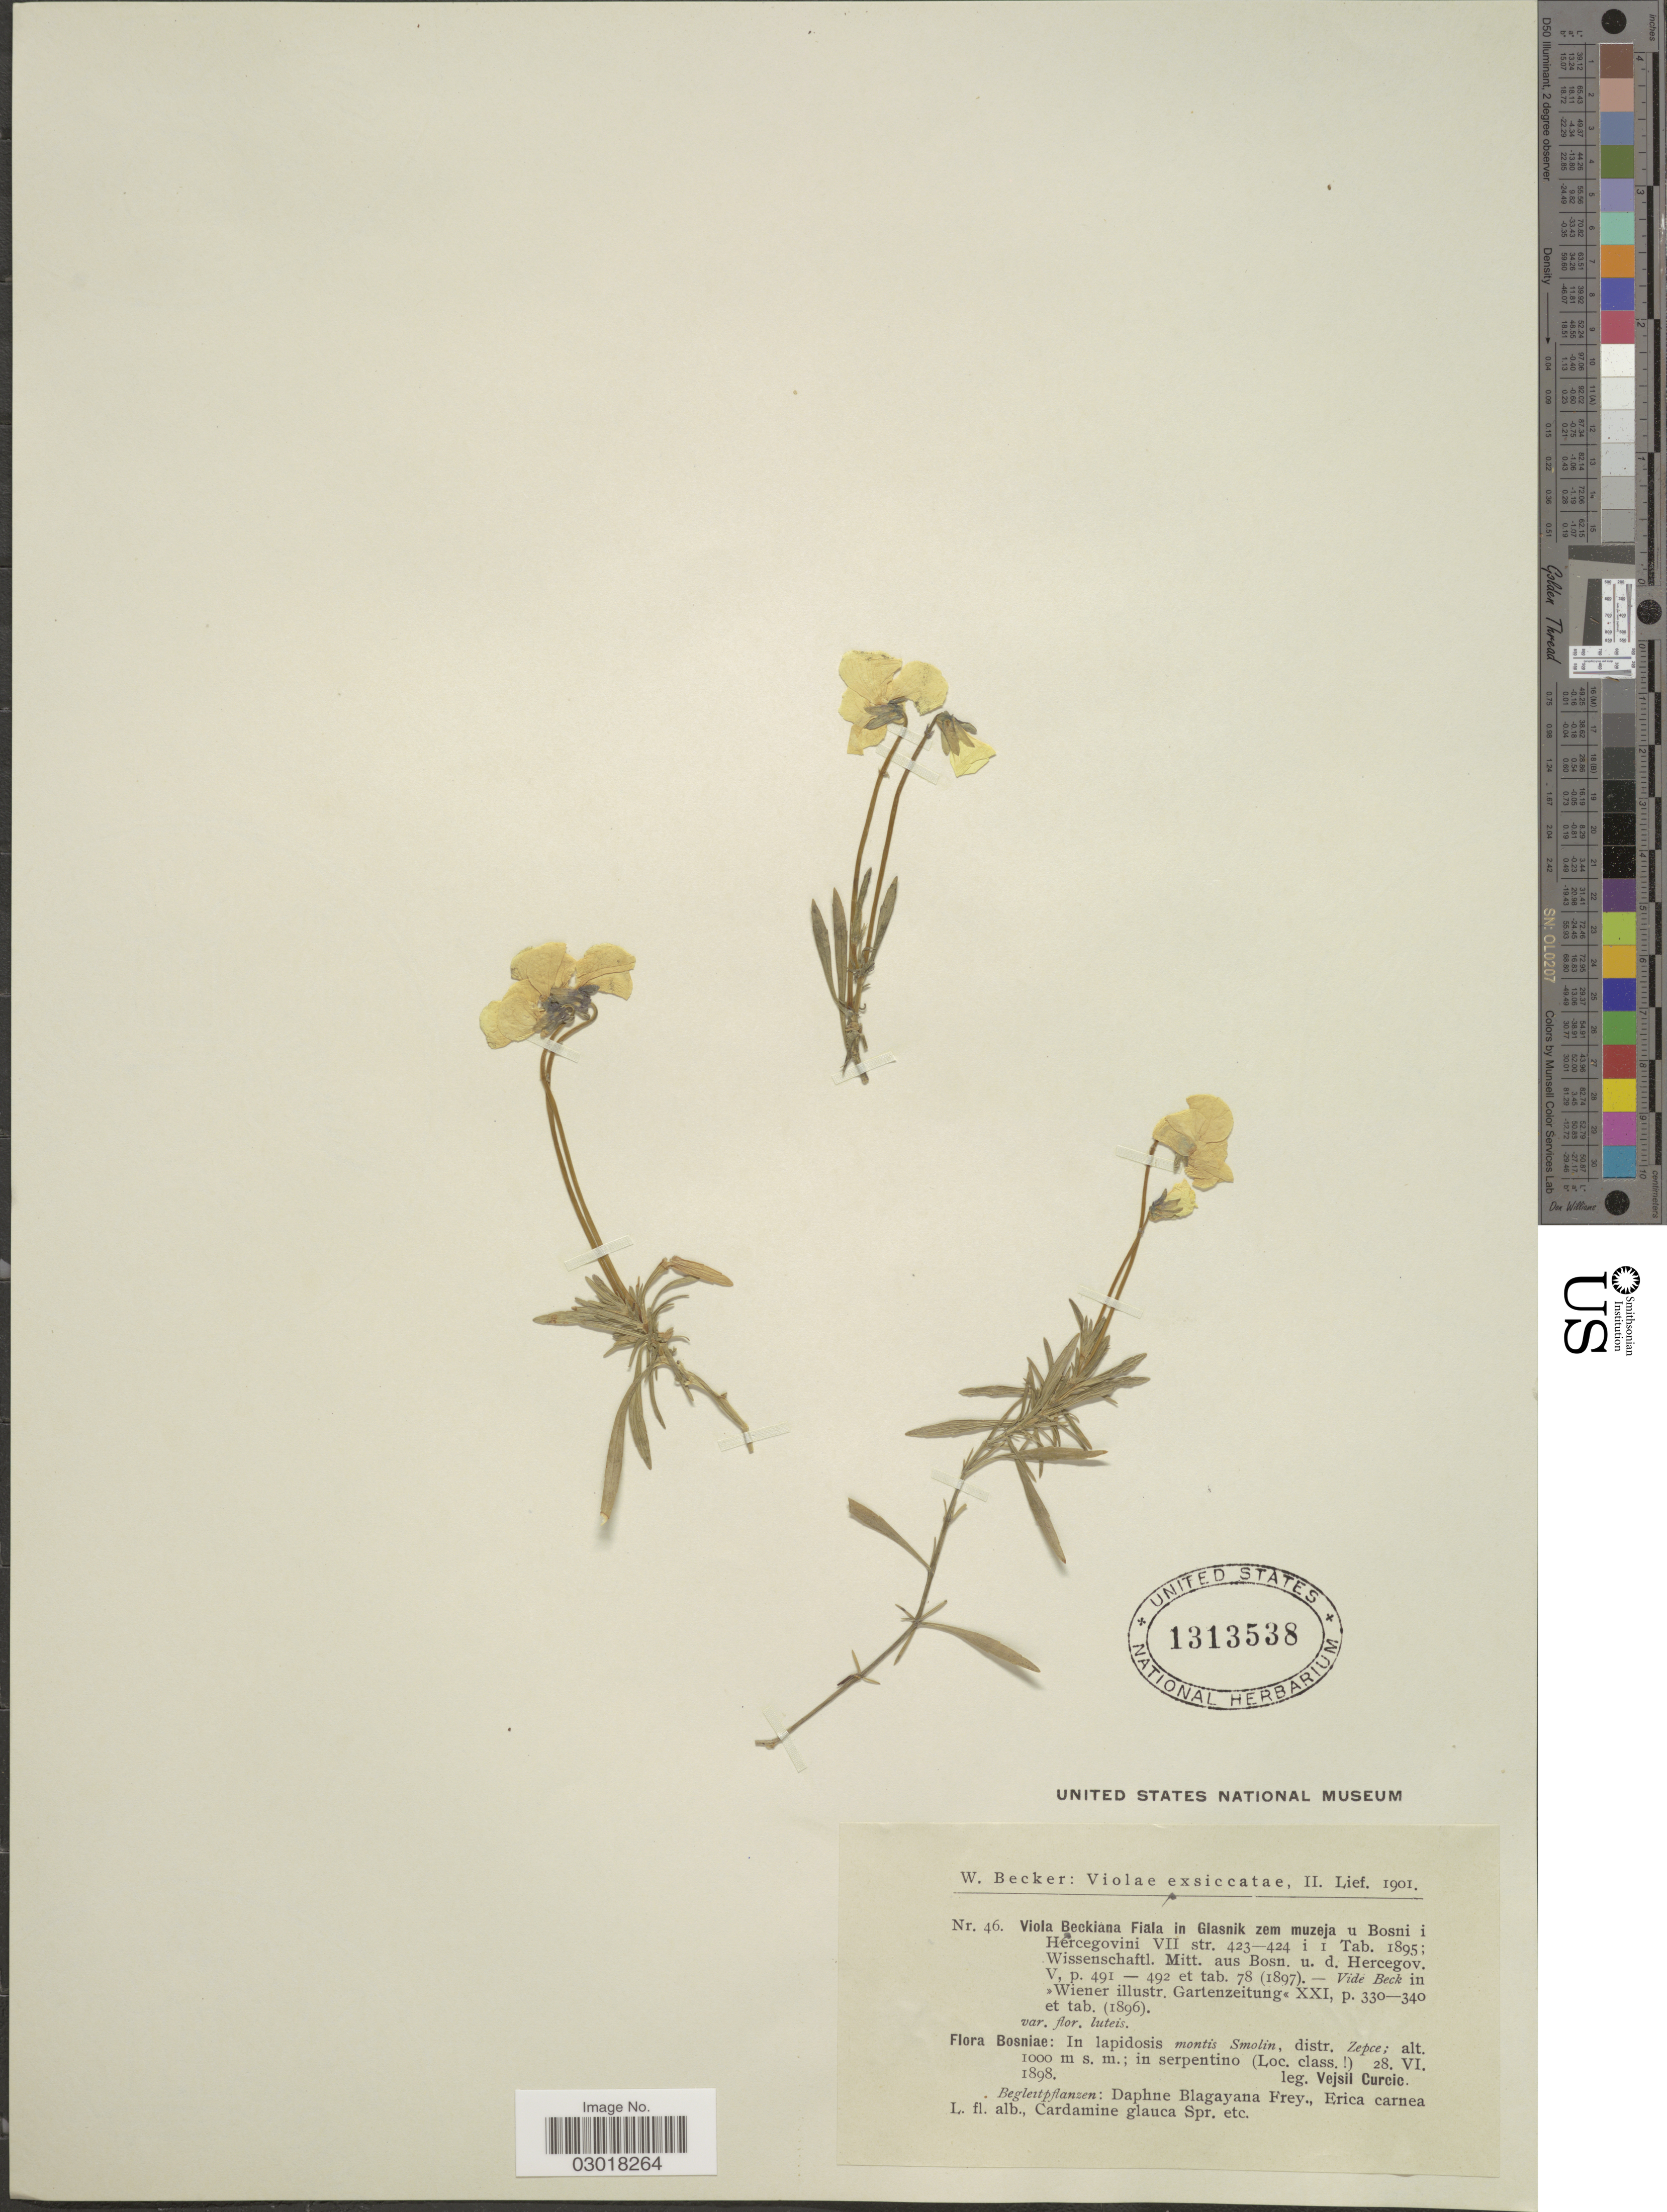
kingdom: Plantae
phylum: Tracheophyta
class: Magnoliopsida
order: Malpighiales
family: Violaceae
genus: Viola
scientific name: Viola beckiana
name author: Fiala ex Beck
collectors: V. Curcic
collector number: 46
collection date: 1898-06-28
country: Bosnia and Herzegovina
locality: Bosniae: In lapidosis montis Smolin, distr. Zepce; in serpentino.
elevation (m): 1000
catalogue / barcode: US 1313538